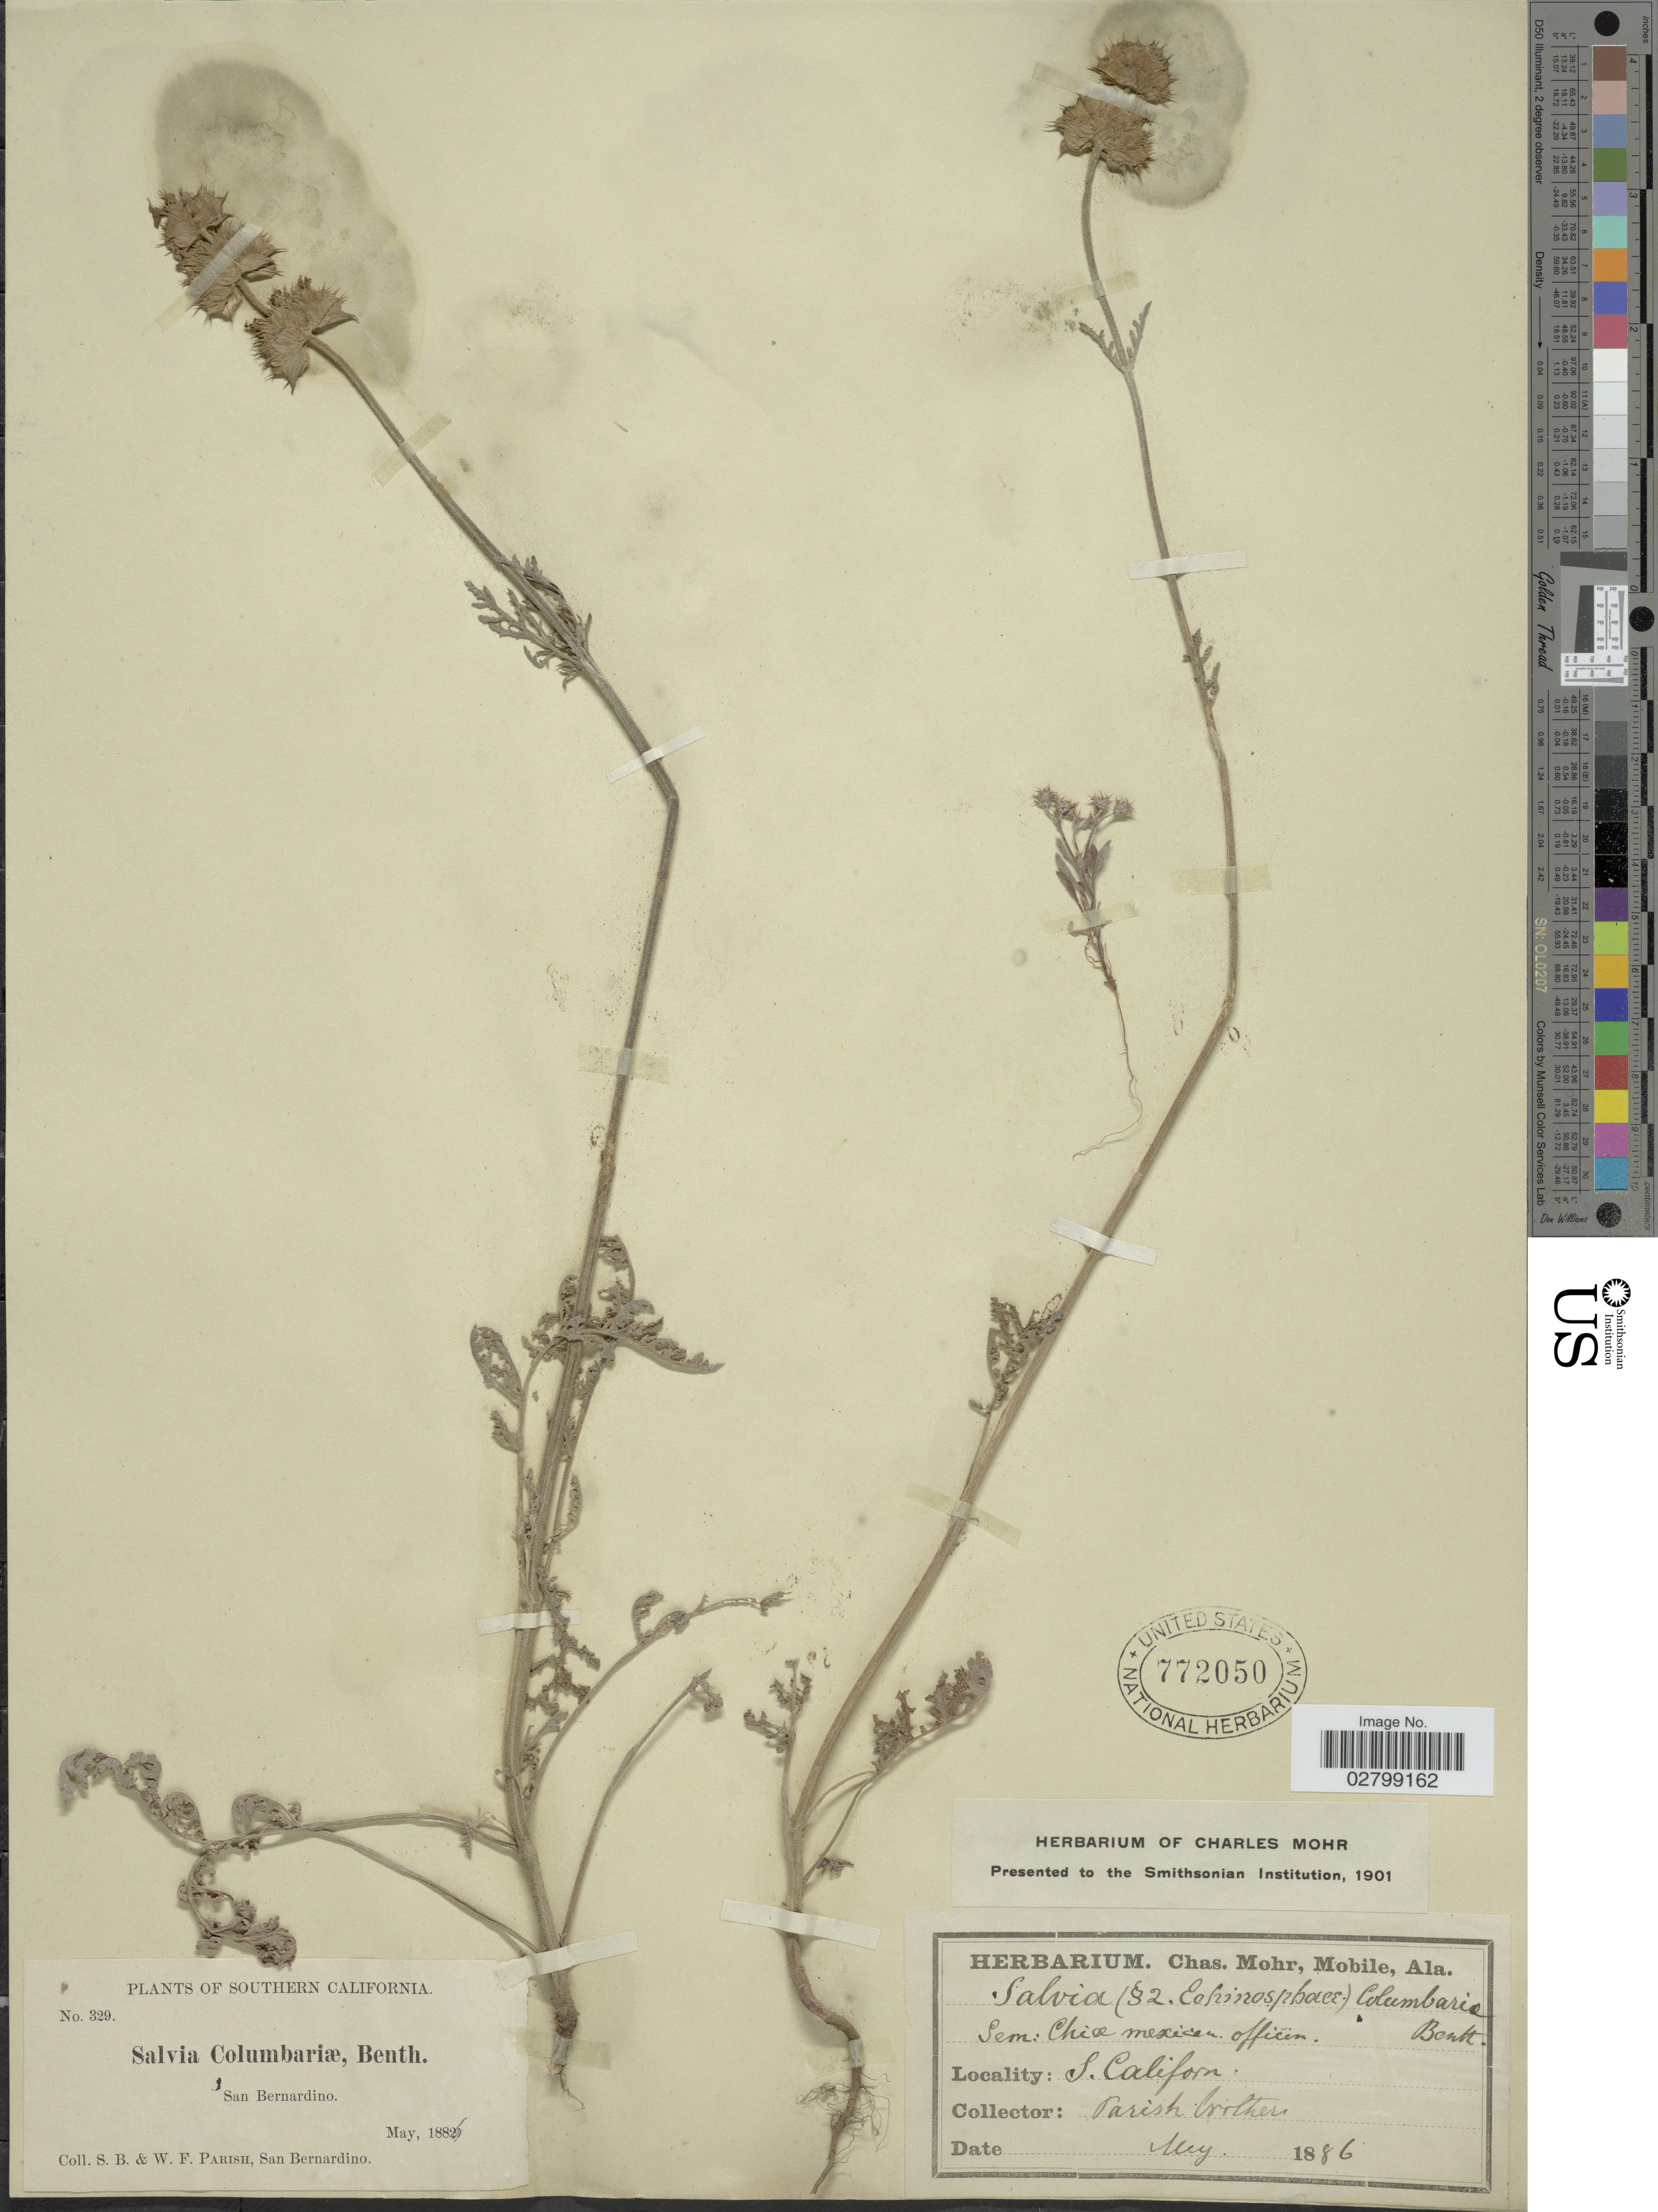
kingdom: Plantae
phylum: Tracheophyta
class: Magnoliopsida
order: Lamiales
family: Lamiaceae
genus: Salvia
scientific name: Salvia columbariae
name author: Benth.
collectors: S. B. Parish & W. F. Parish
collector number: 329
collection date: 1886-05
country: United States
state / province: California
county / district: San Bernardino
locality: Southern California. San Bernardino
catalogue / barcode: US 772050